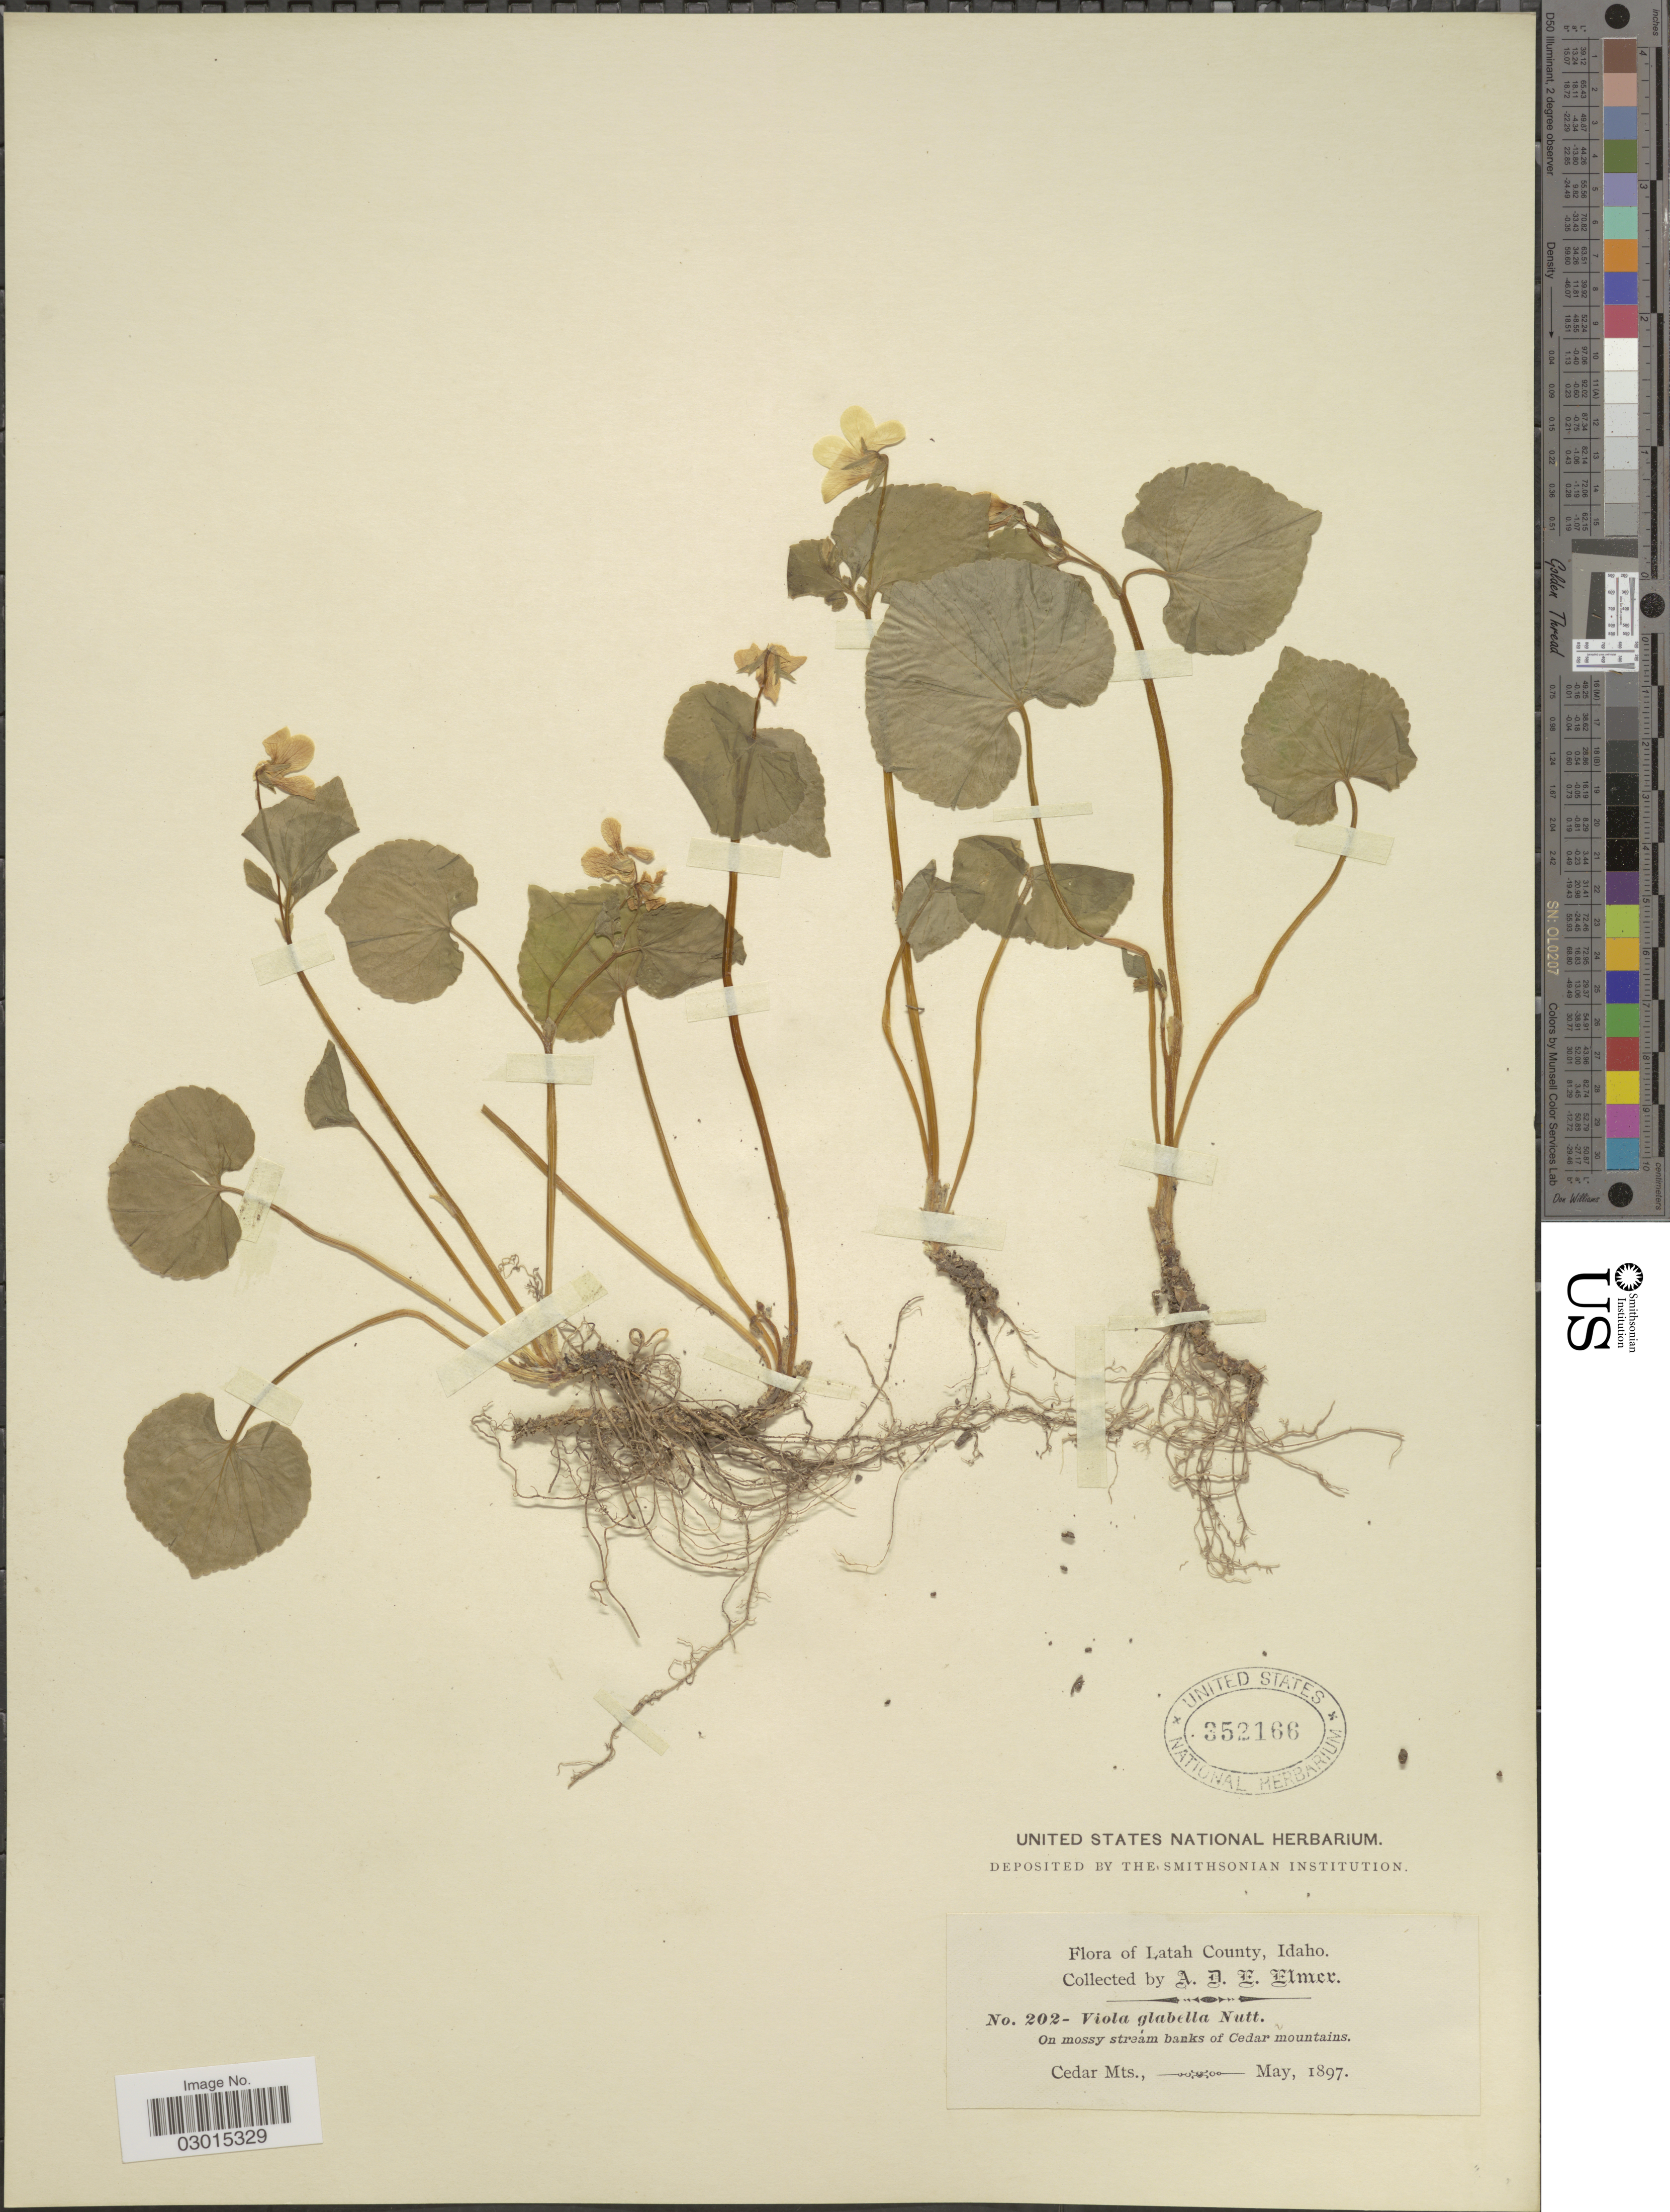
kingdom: Plantae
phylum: Tracheophyta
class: Magnoliopsida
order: Malpighiales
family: Violaceae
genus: Viola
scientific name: Viola glabella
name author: Nutt.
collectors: A. D. E. Elmer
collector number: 202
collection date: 1897-05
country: United States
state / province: Idaho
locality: Latah County. On mossy stream banks of Cedar mountains. Cedar Mts.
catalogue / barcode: US 352166